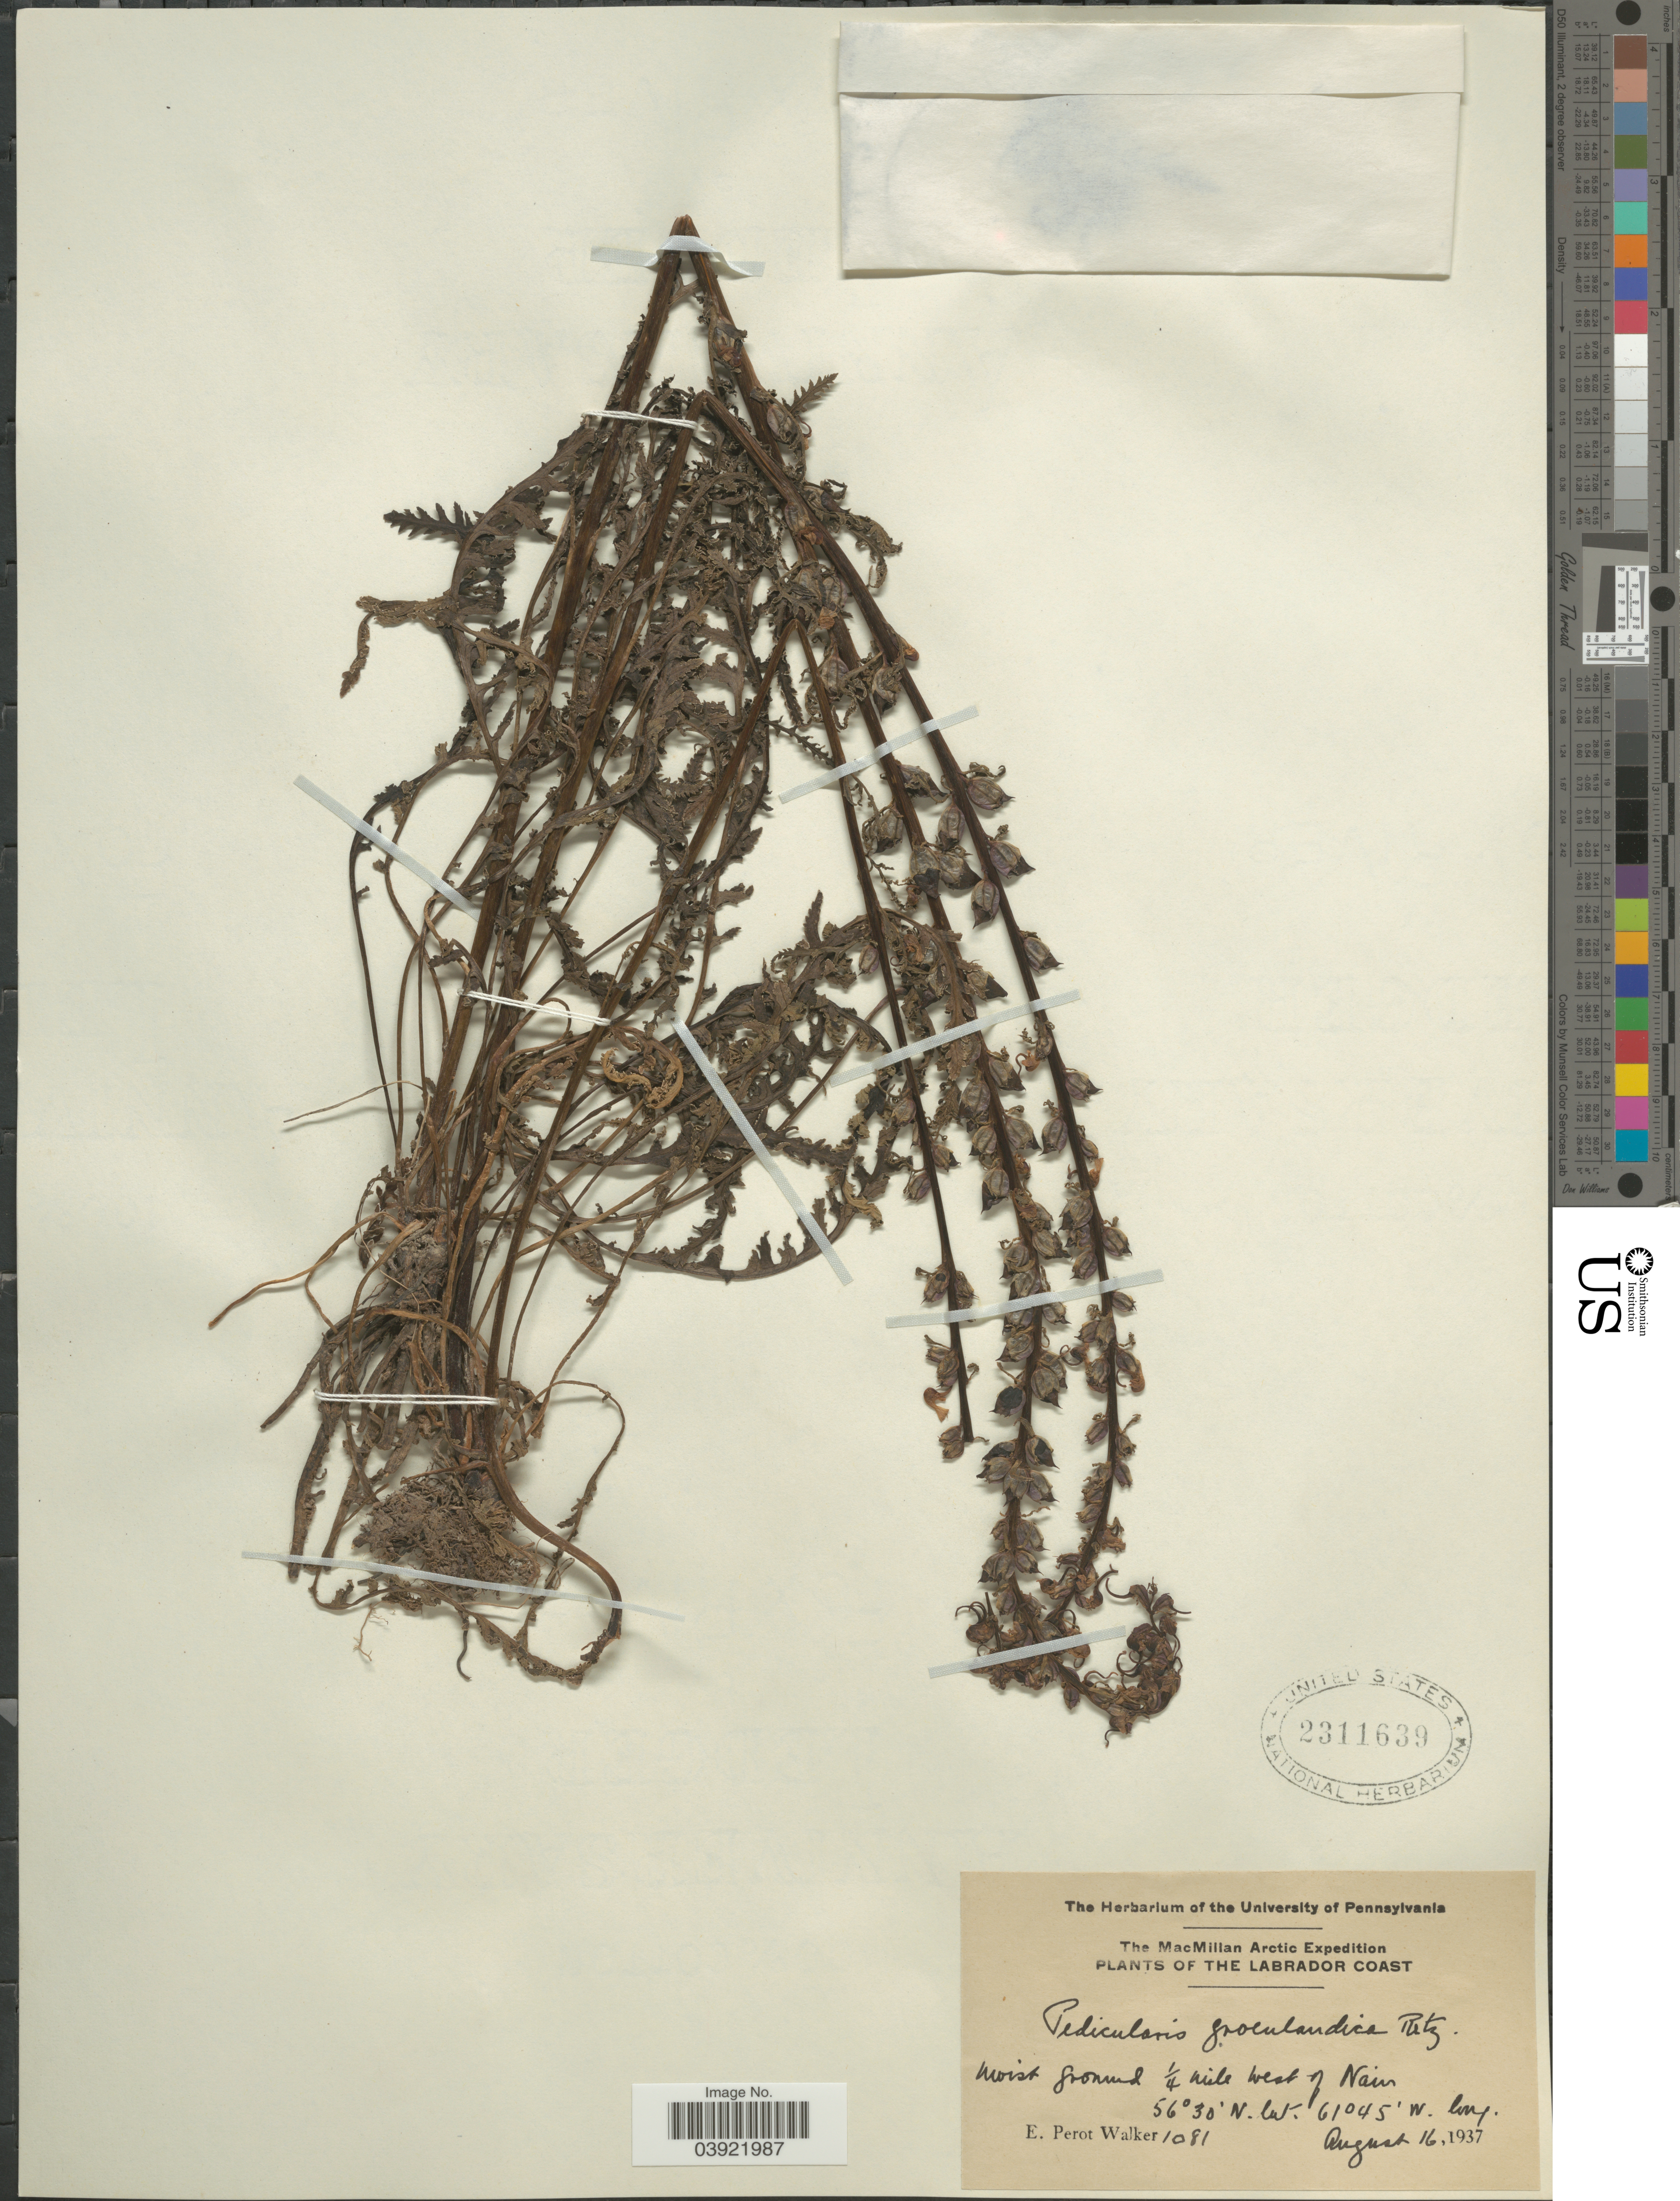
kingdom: Plantae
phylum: Tracheophyta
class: Magnoliopsida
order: Lamiales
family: Orobanchaceae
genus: Pedicularis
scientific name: Pedicularis groenlandica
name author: Retz.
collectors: E. Walker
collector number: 1081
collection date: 1937-08-16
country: Canada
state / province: Newfoundland and Labrador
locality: The MacMillan Arctic. The Labrador Coast. Moist ground ¼ mile west of Nain.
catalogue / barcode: US 2311639